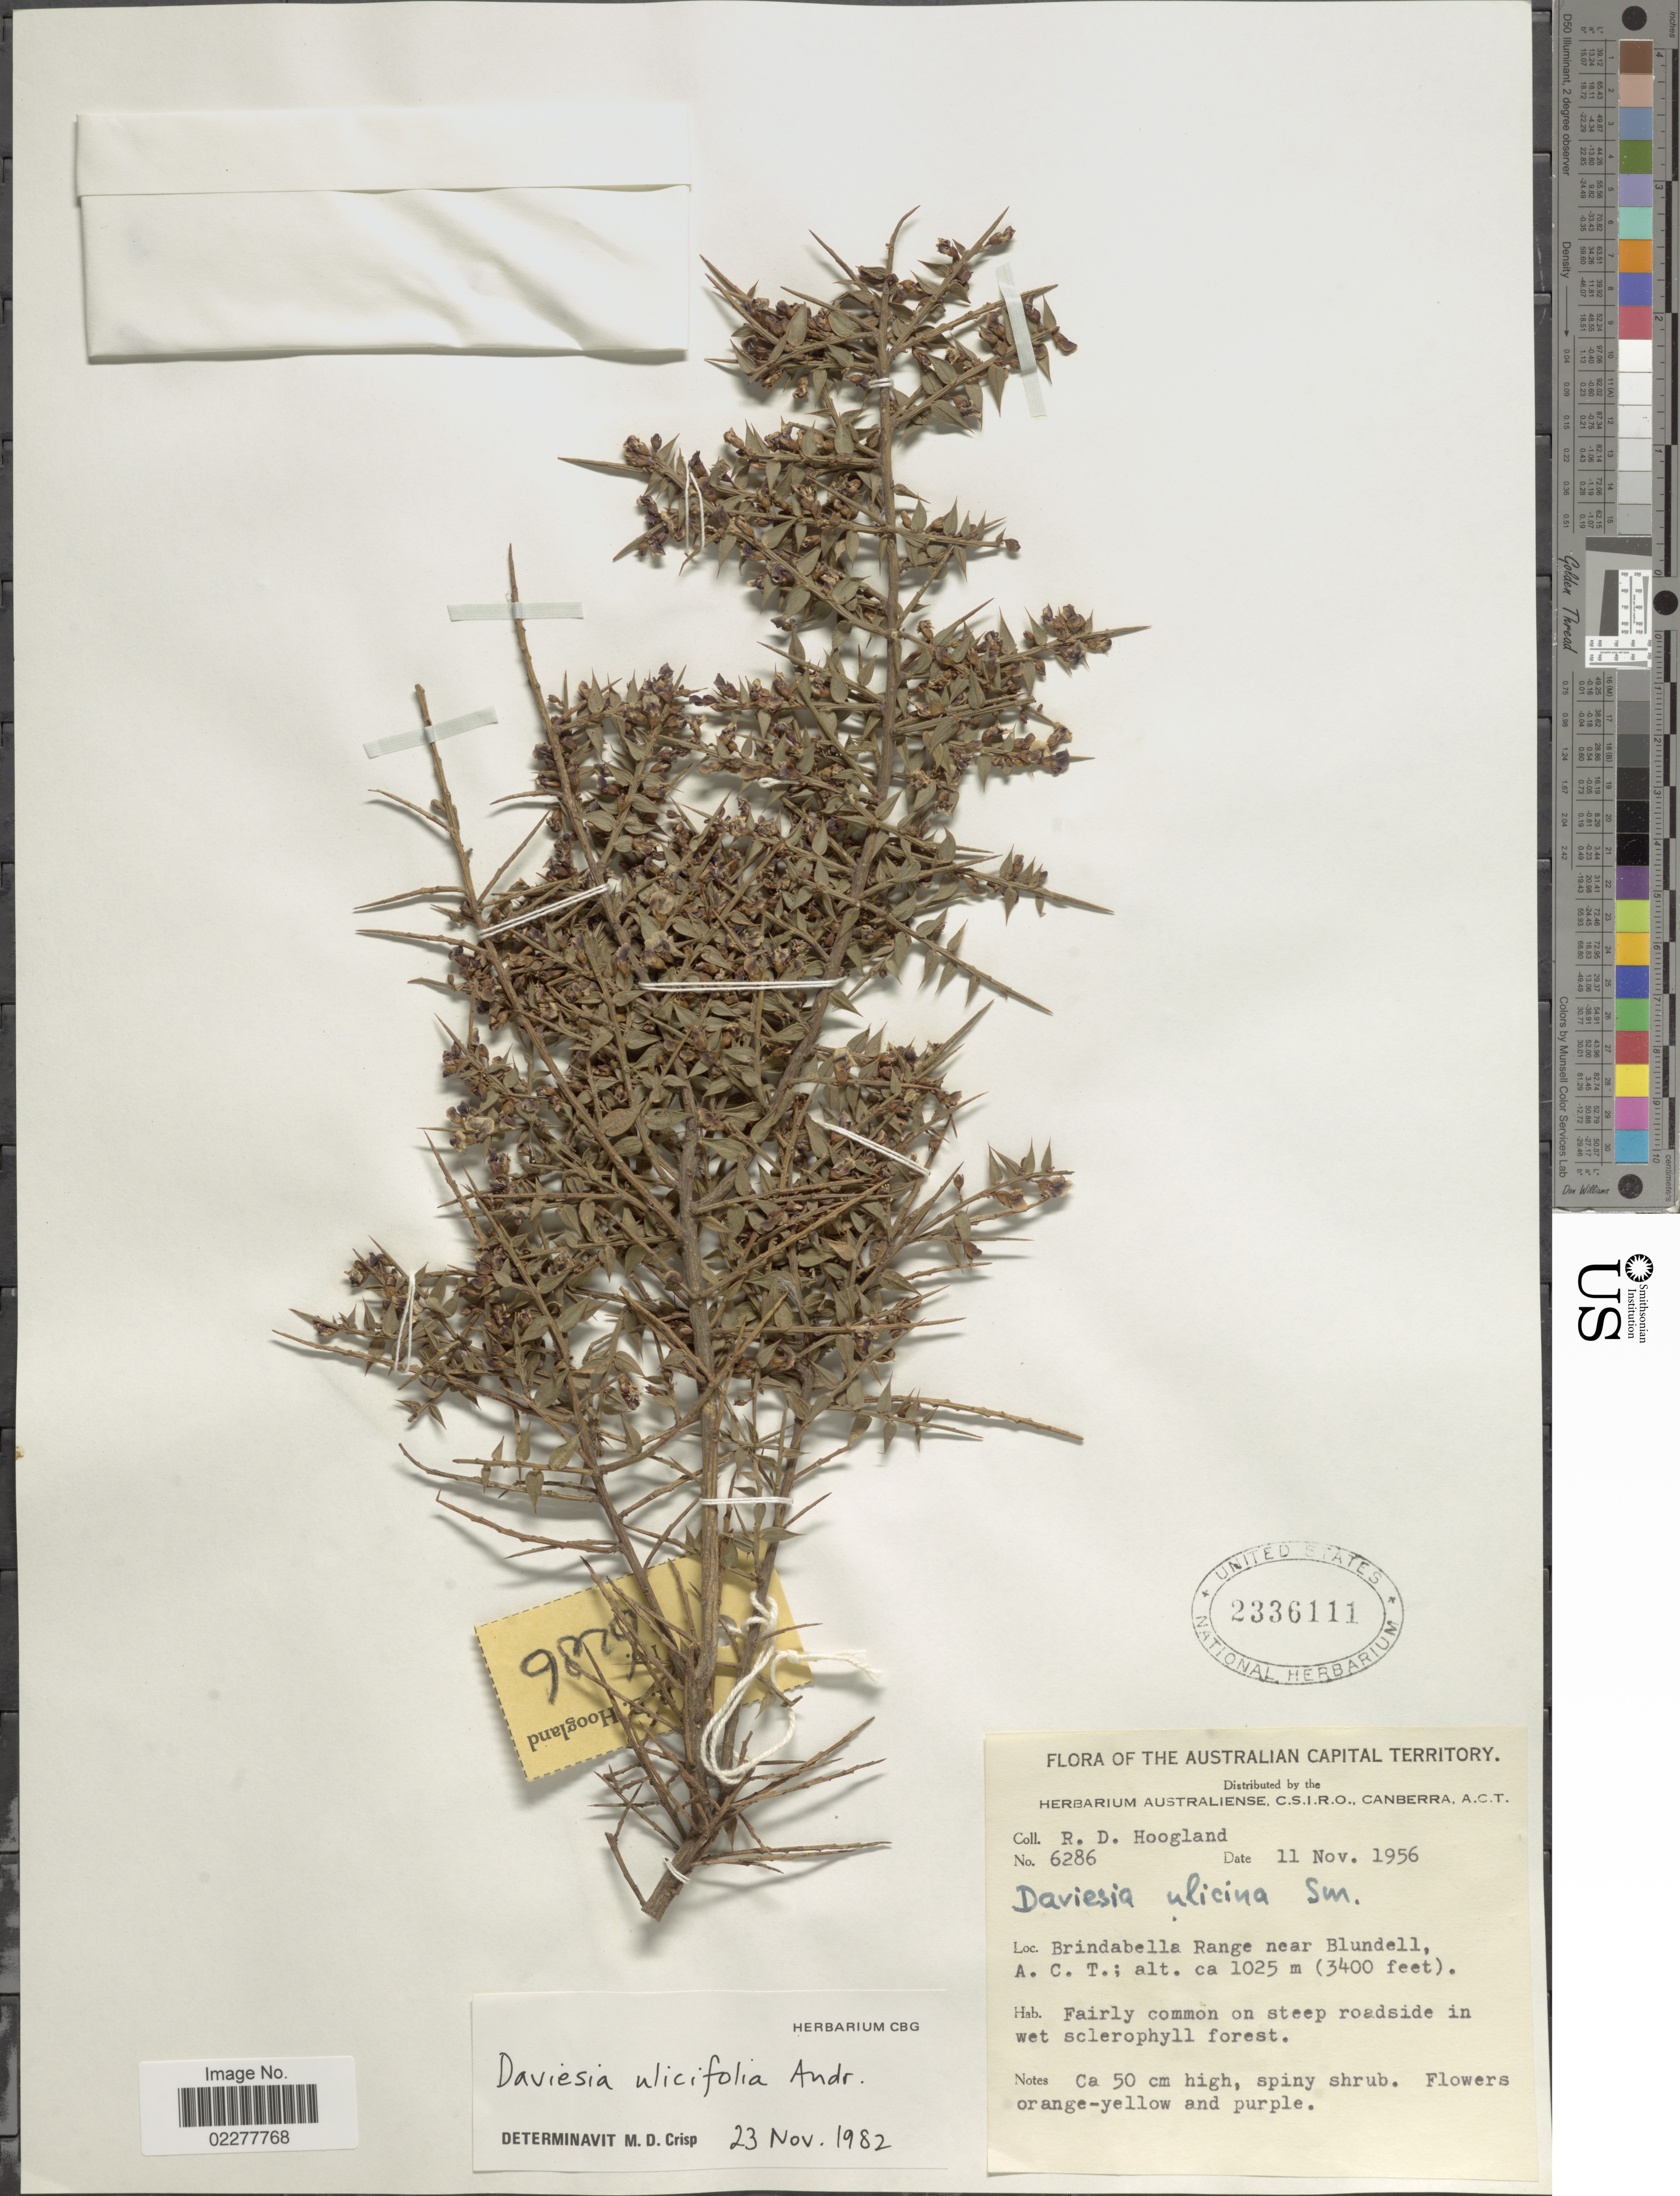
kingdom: Plantae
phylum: Tracheophyta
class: Magnoliopsida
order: Fabales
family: Fabaceae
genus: Daviesia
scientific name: Daviesia ulicifolia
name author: Andrews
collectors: R. D. Hoogland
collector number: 6286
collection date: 1956-11-11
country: Australia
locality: Australian Capital Territory. Brindabella Range bear Blundell, A.C.T.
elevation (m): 1025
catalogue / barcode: US 2336111